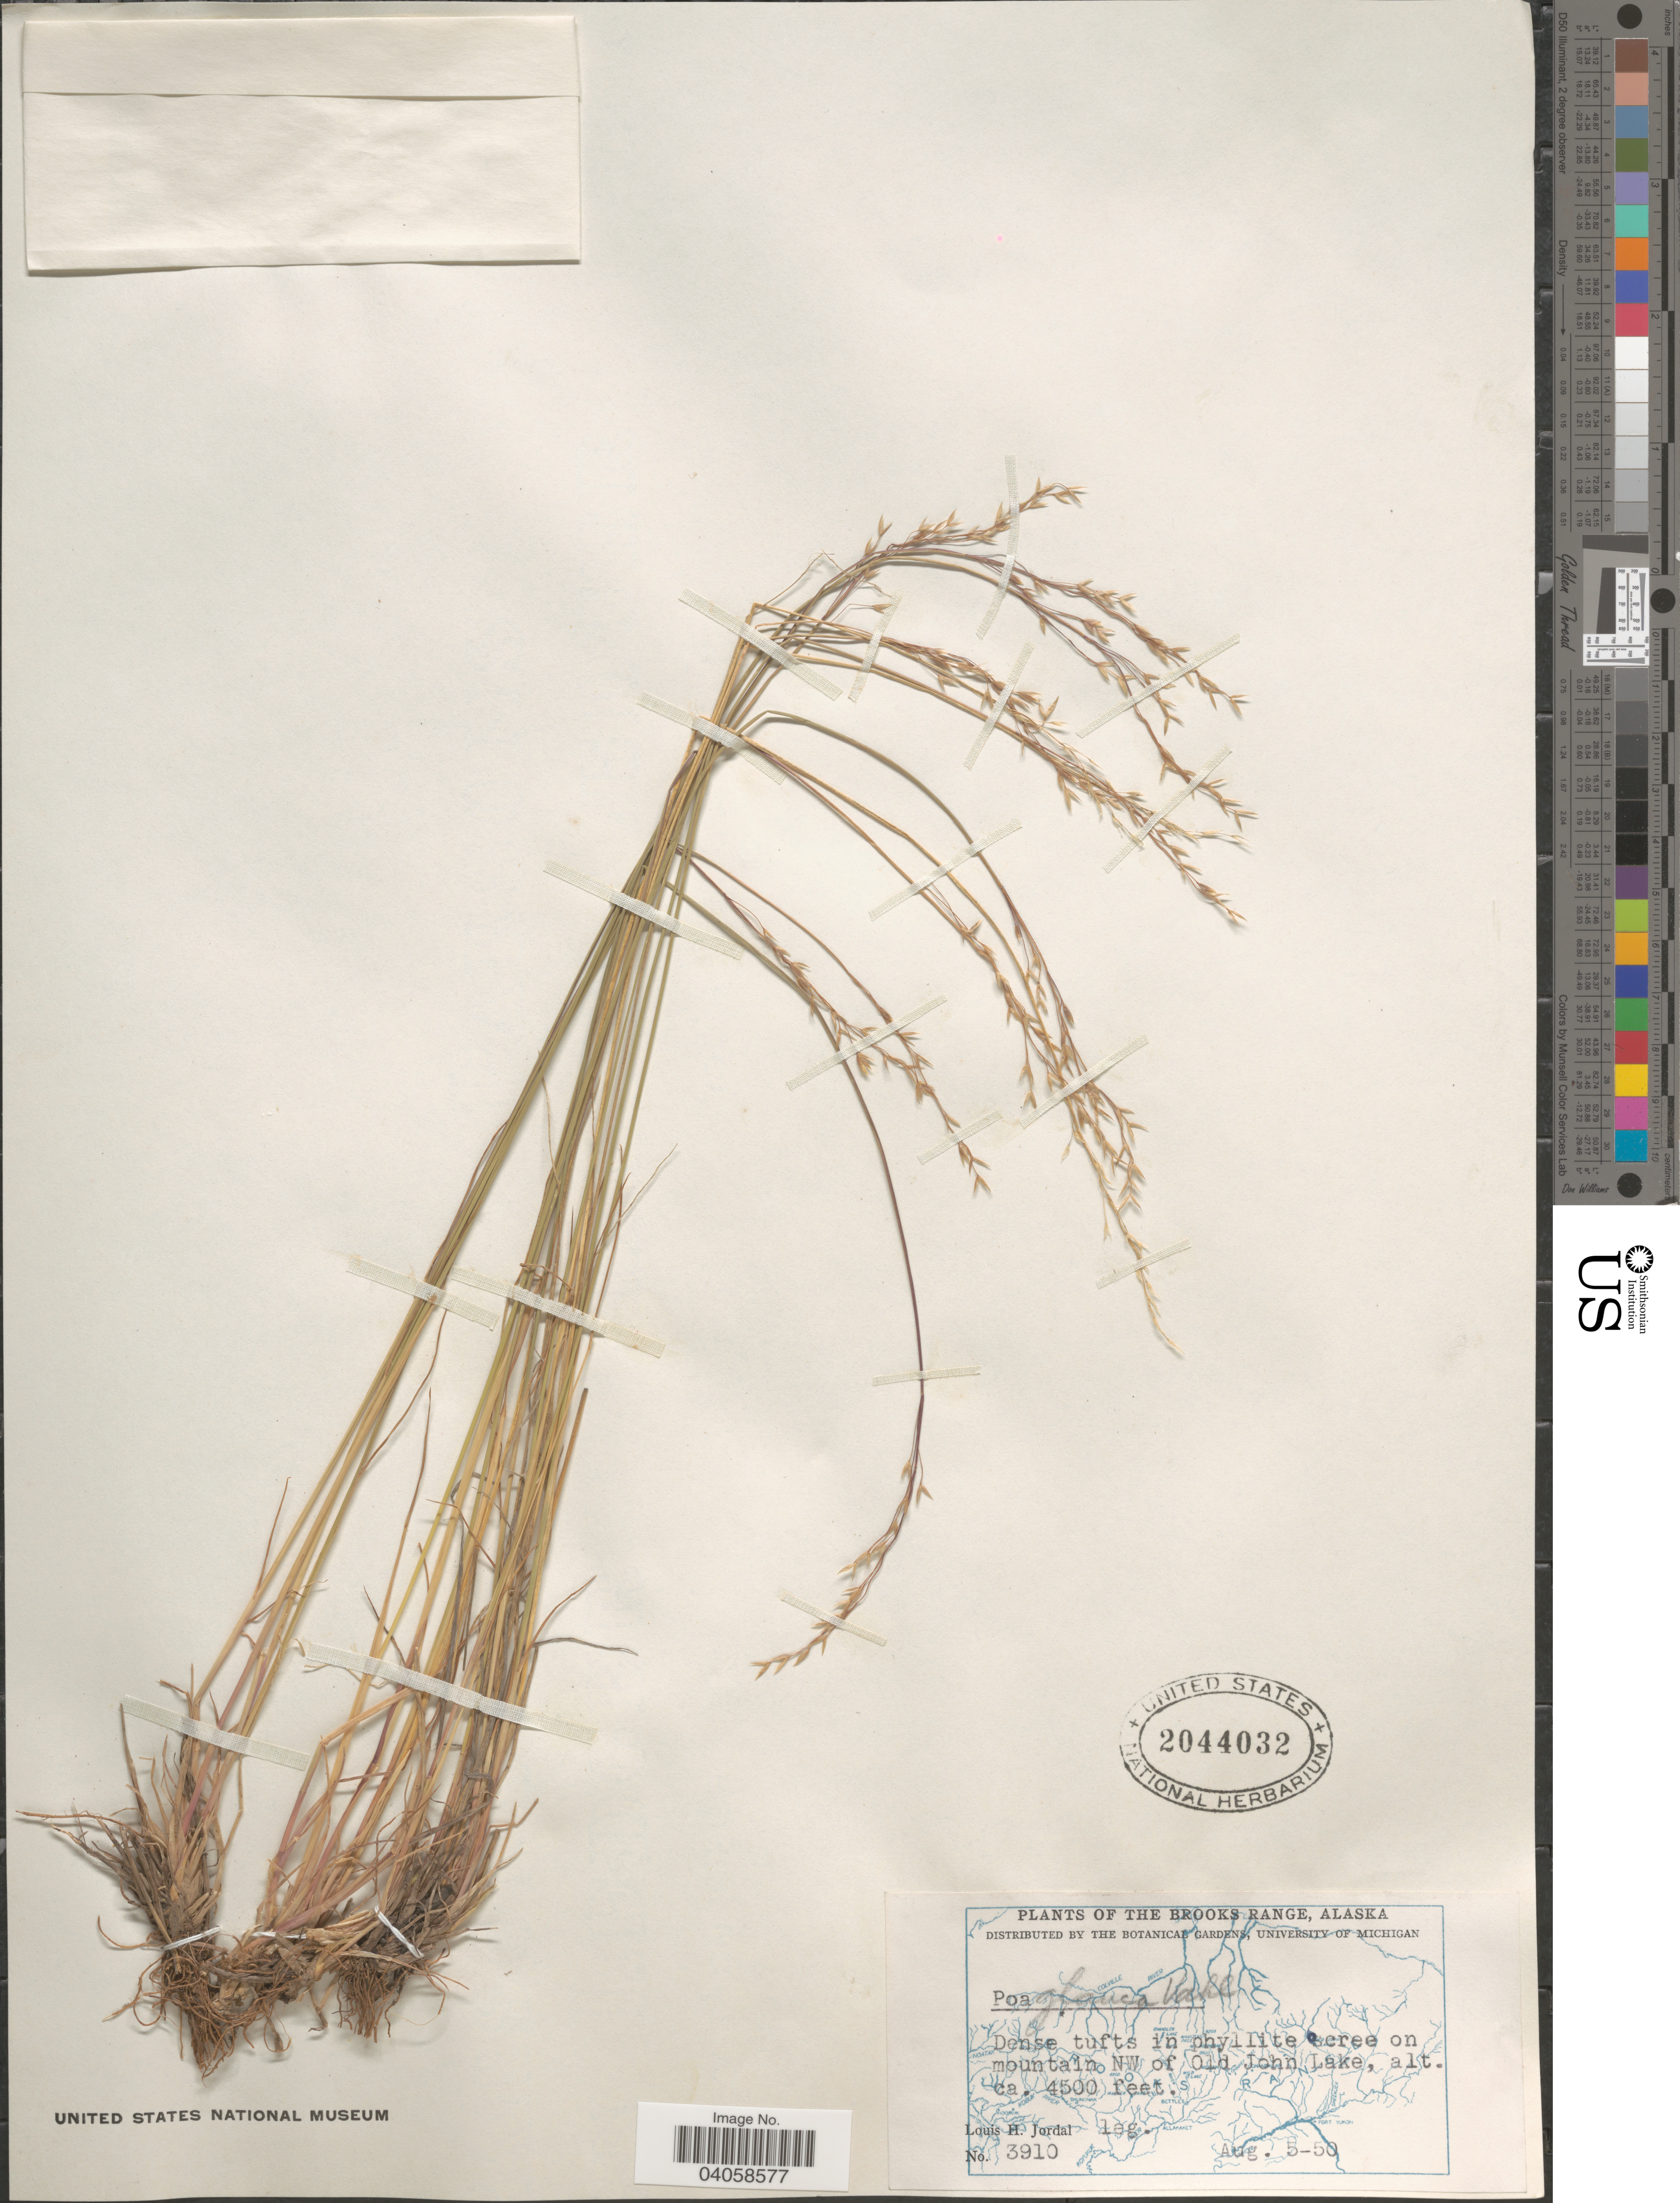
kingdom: Plantae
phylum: Tracheophyta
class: Liliopsida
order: Poales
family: Poaceae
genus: Poa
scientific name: Poa glauca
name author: Vahl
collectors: L. Jordal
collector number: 3910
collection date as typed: Transcribed d/m/y: 5/8/50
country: United States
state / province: Alaska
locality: The Brooks Range. Dense tufts in phyllite scree on mountain NW of Old John Lake.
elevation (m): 1372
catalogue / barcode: US 2044032